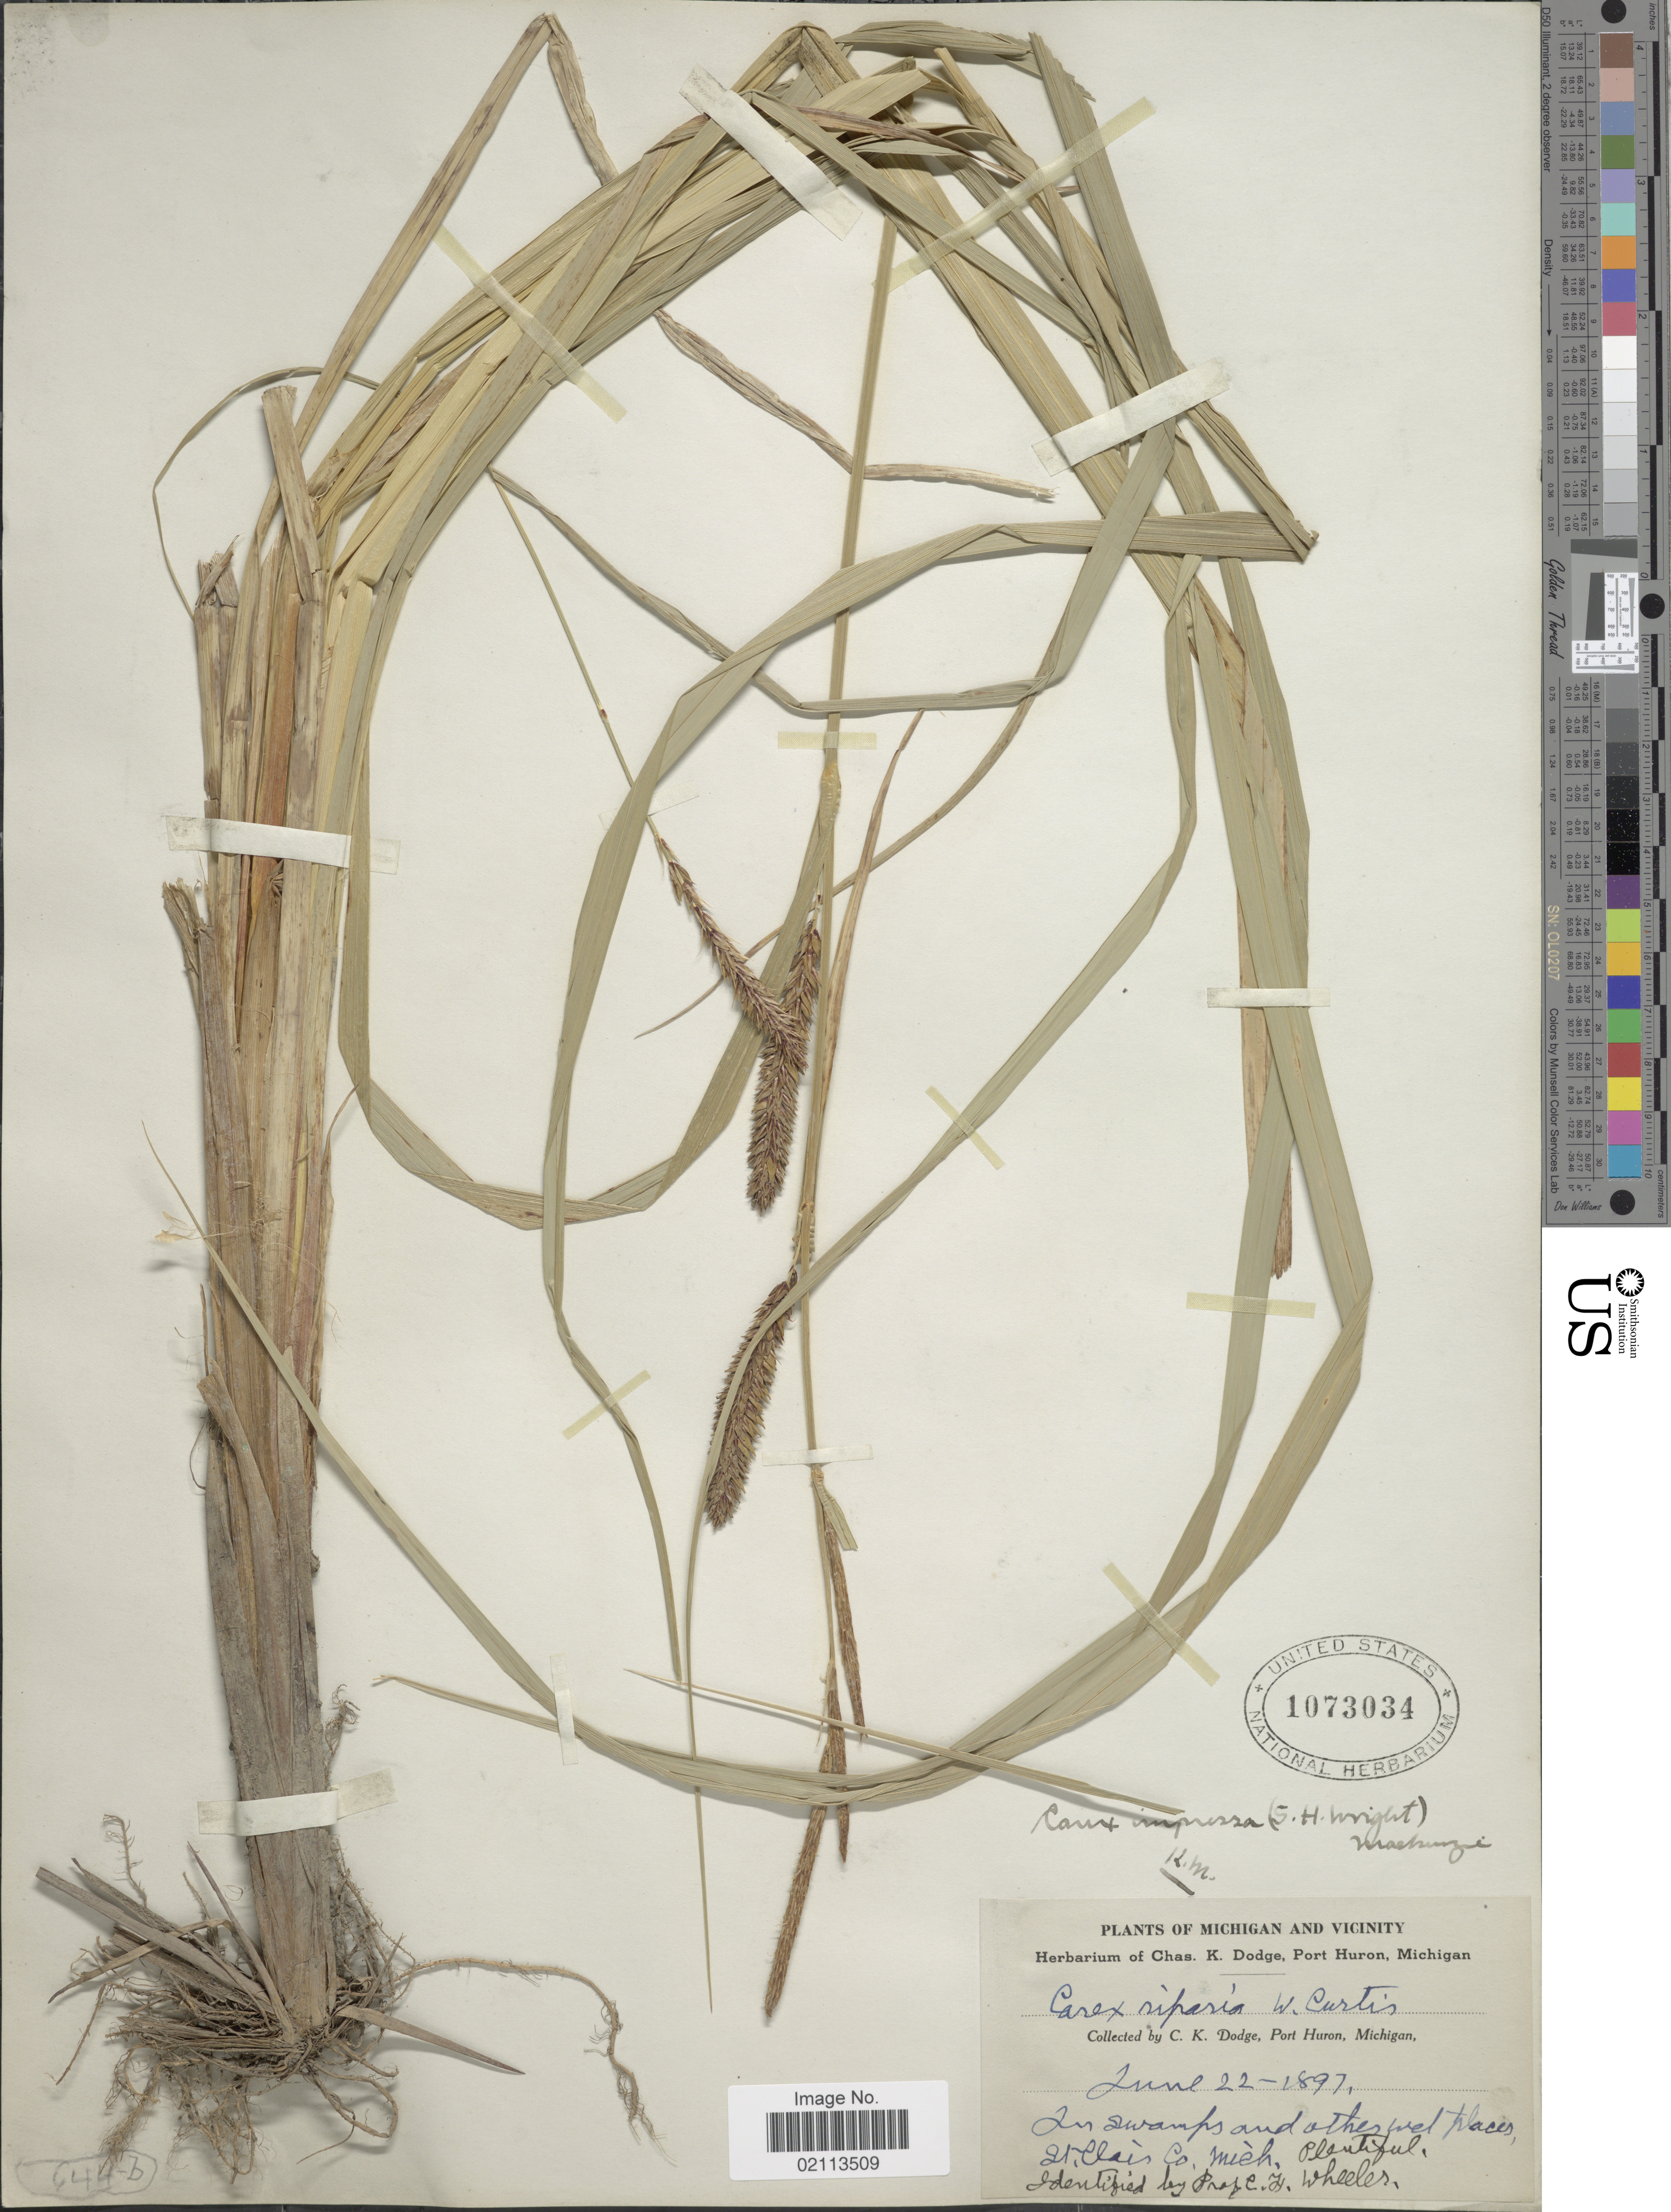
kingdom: Plantae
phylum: Tracheophyta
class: Liliopsida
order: Poales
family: Cyperaceae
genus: Carex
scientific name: Carex hyalinolepis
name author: Steud.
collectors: C. Dodge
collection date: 1897-06-22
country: United States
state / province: Michigan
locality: Michigan and Vicinity, In swamps and other wet places St Clair Co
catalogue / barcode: US 1073034